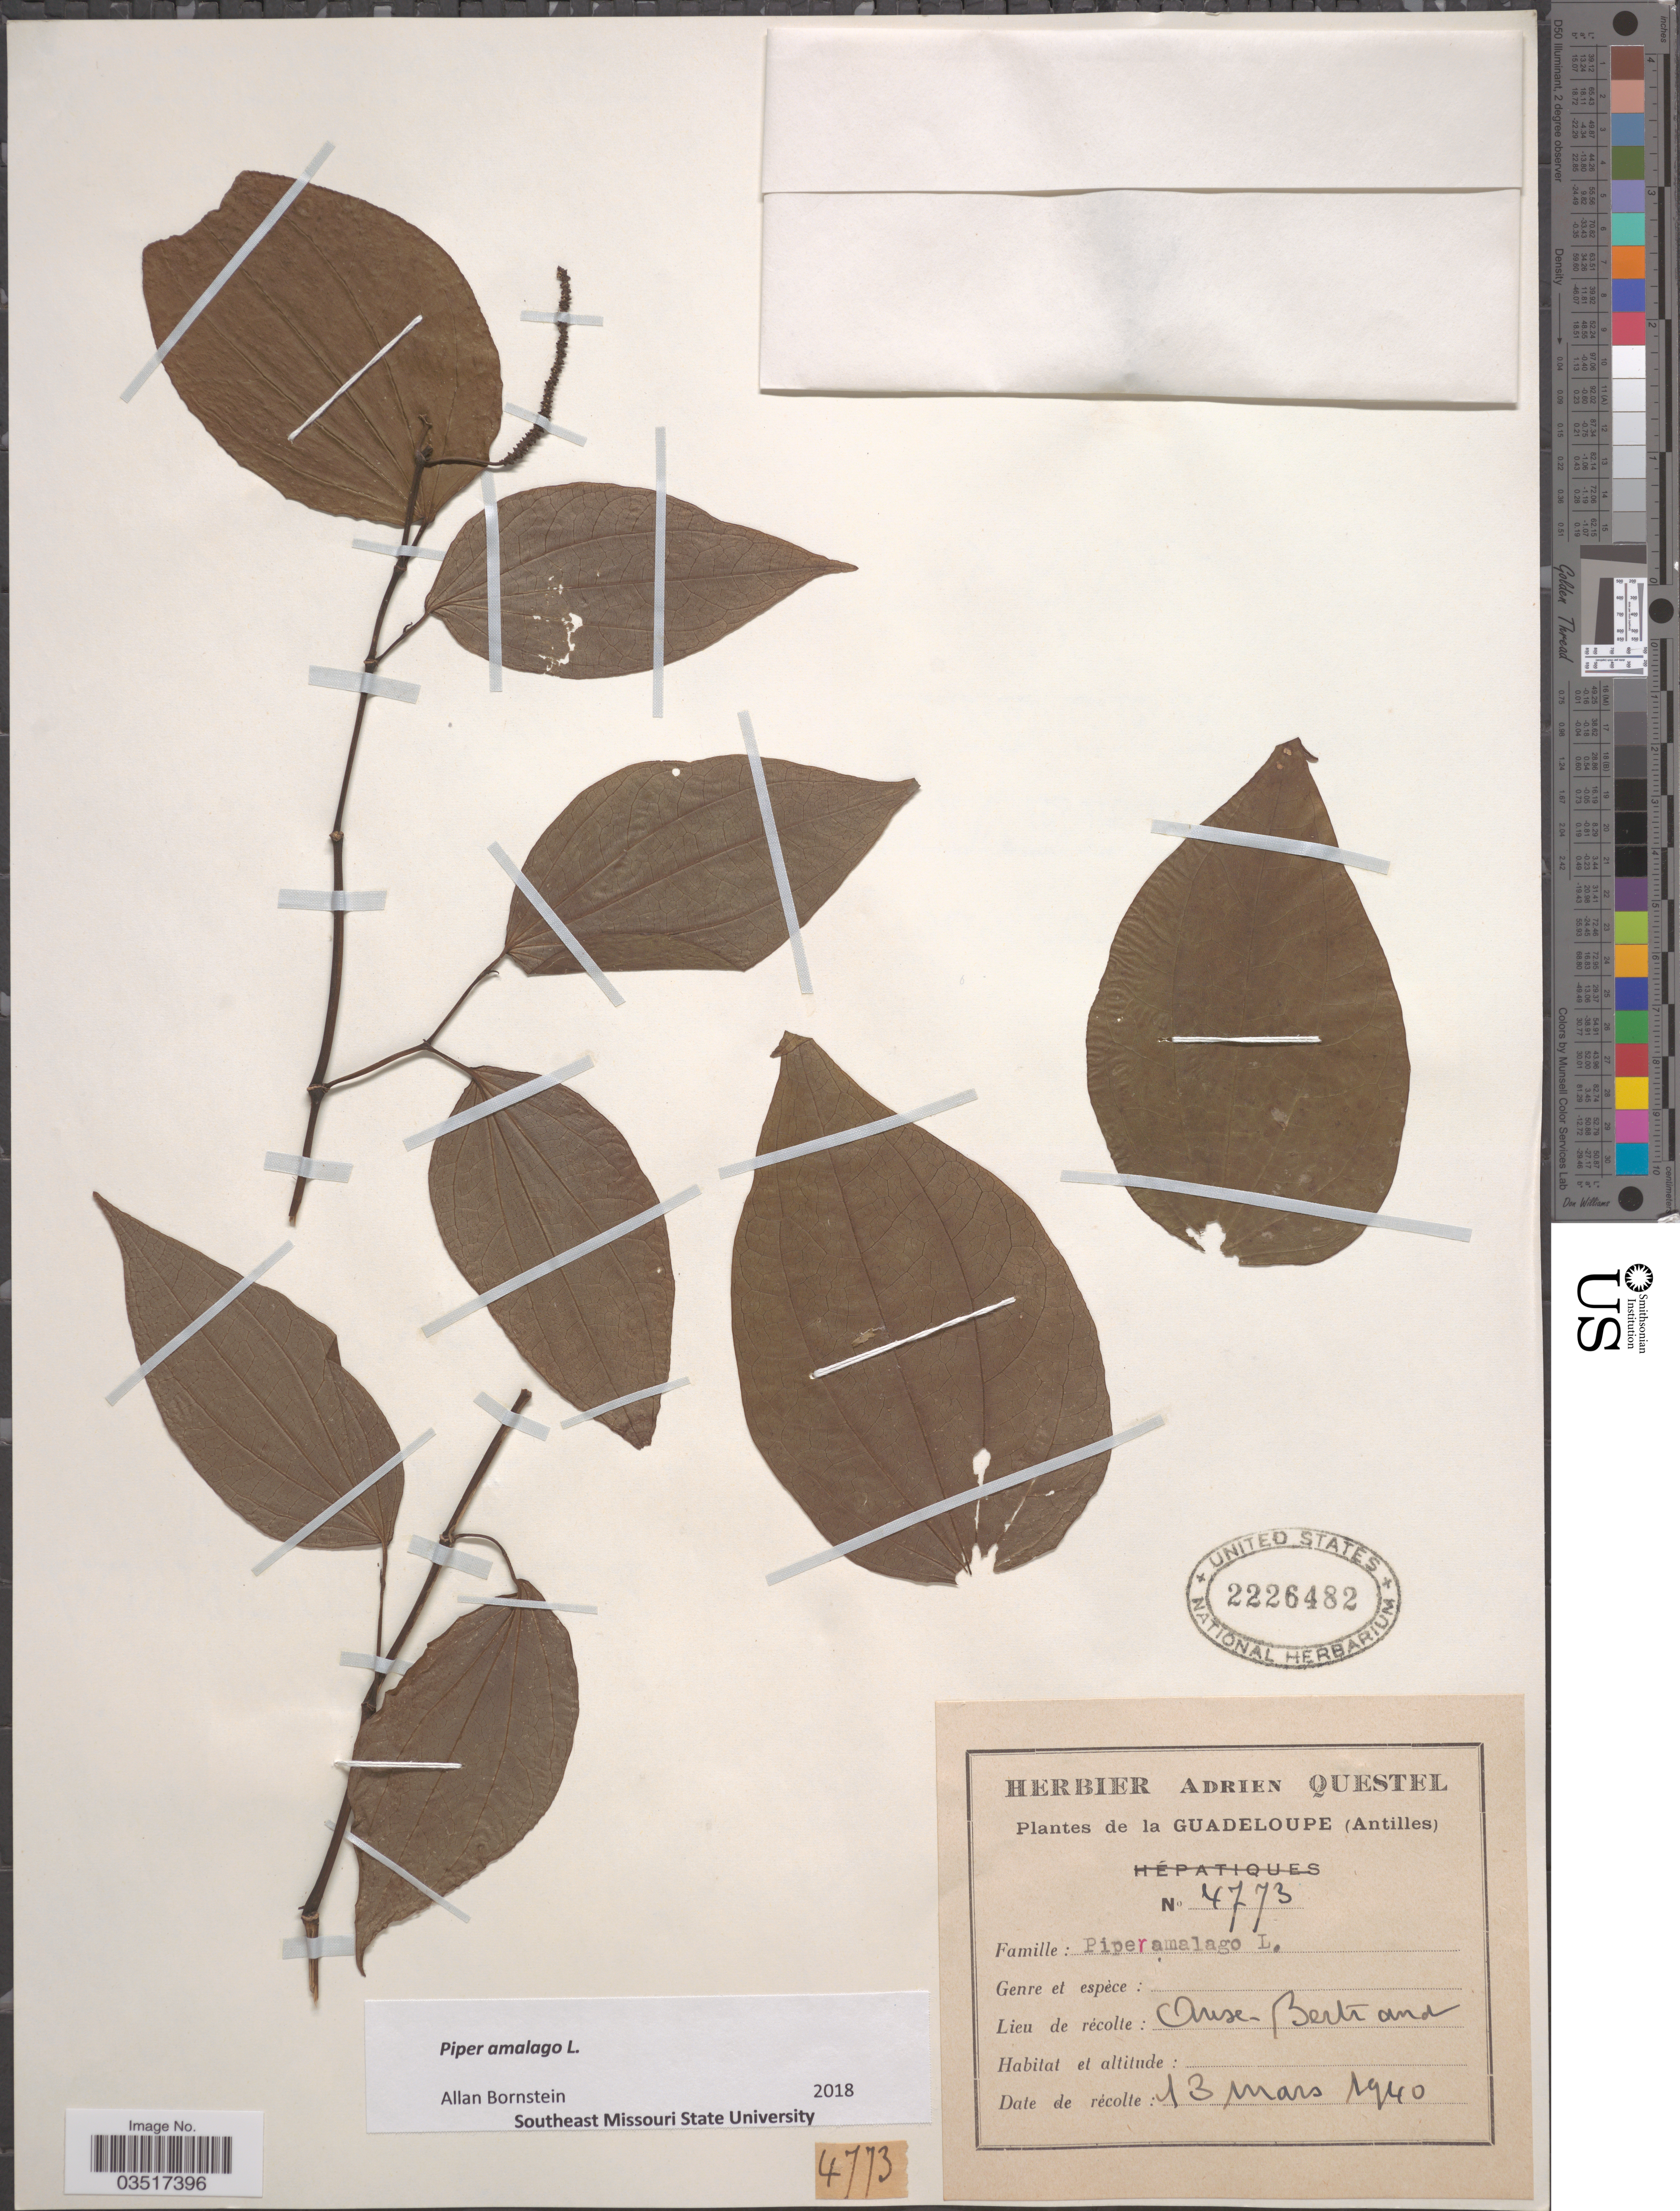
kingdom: Plantae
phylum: Tracheophyta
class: Magnoliopsida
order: Piperales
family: Piperaceae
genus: Piper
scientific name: Piper amalago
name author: L.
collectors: A. Questel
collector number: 4773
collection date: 1940-03-13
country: Guadeloupe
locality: Ouse-Bertrand.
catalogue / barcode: US 2226482